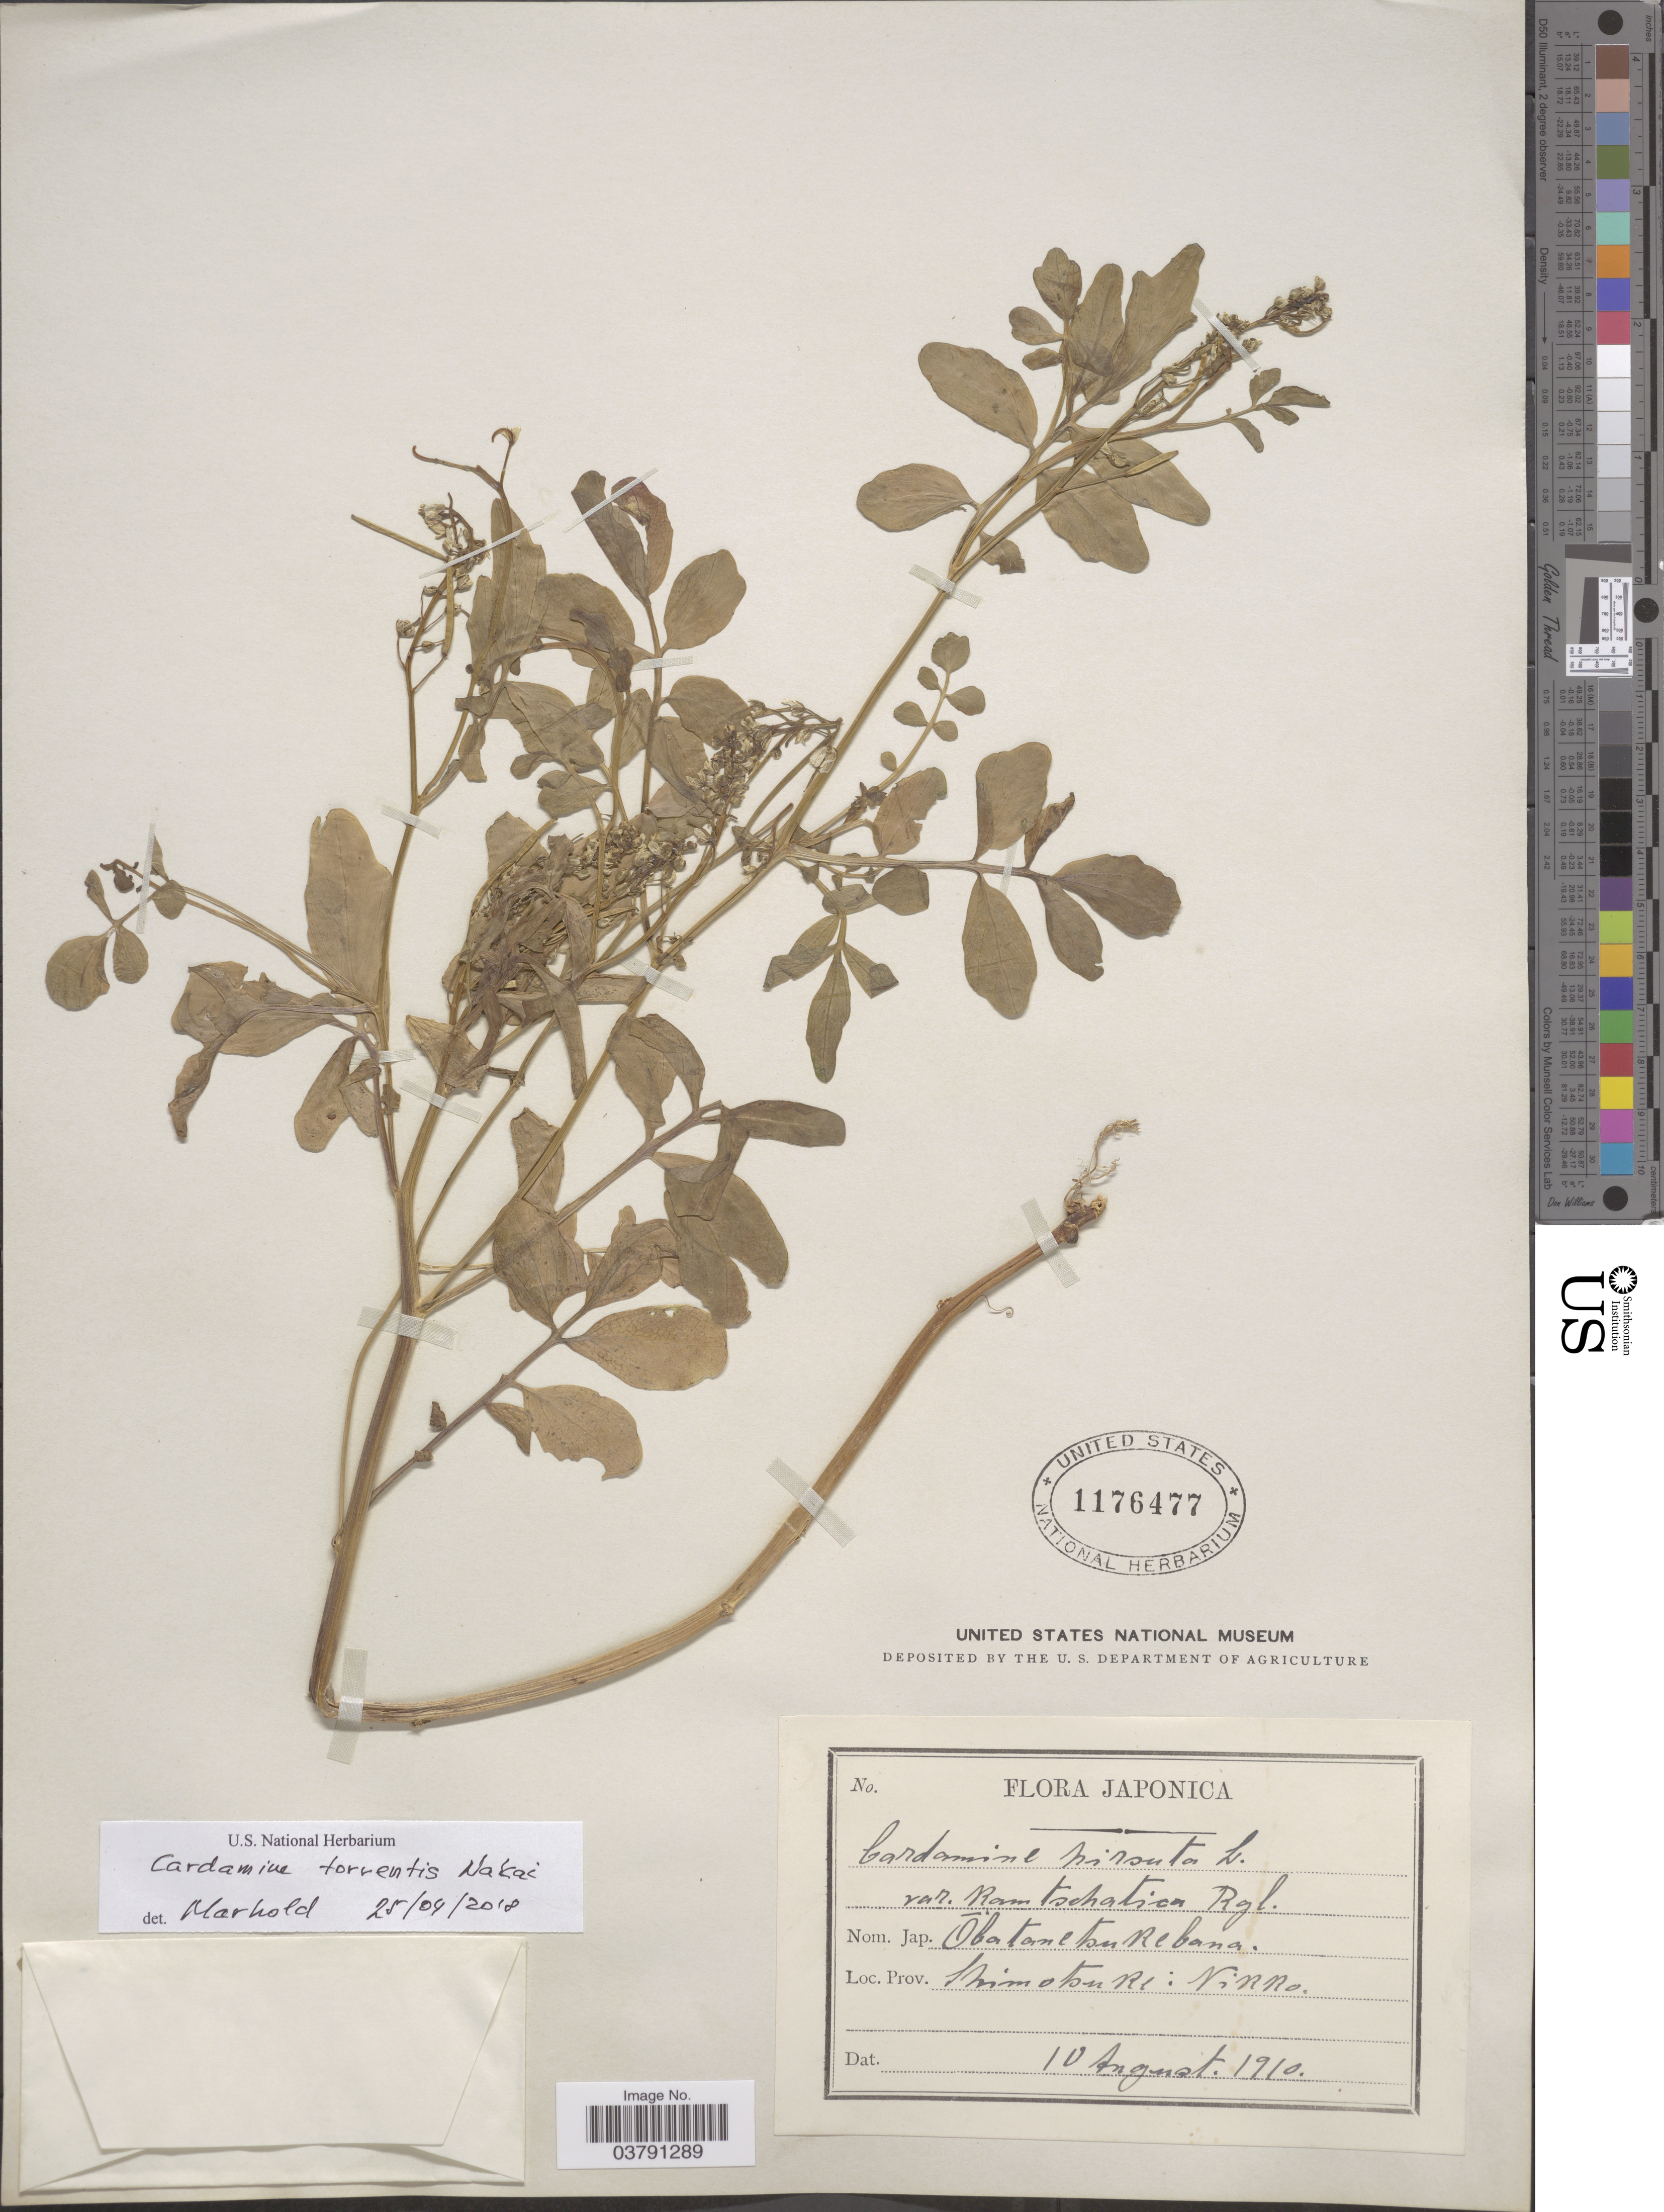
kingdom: Plantae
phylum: Tracheophyta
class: Magnoliopsida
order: Brassicales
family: Brassicaceae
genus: Cardamine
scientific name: Cardamine torrentis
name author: Nakai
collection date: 1910-08-10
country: Japan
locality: Prov. Shimotsuki: Nikko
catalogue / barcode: US 1176477